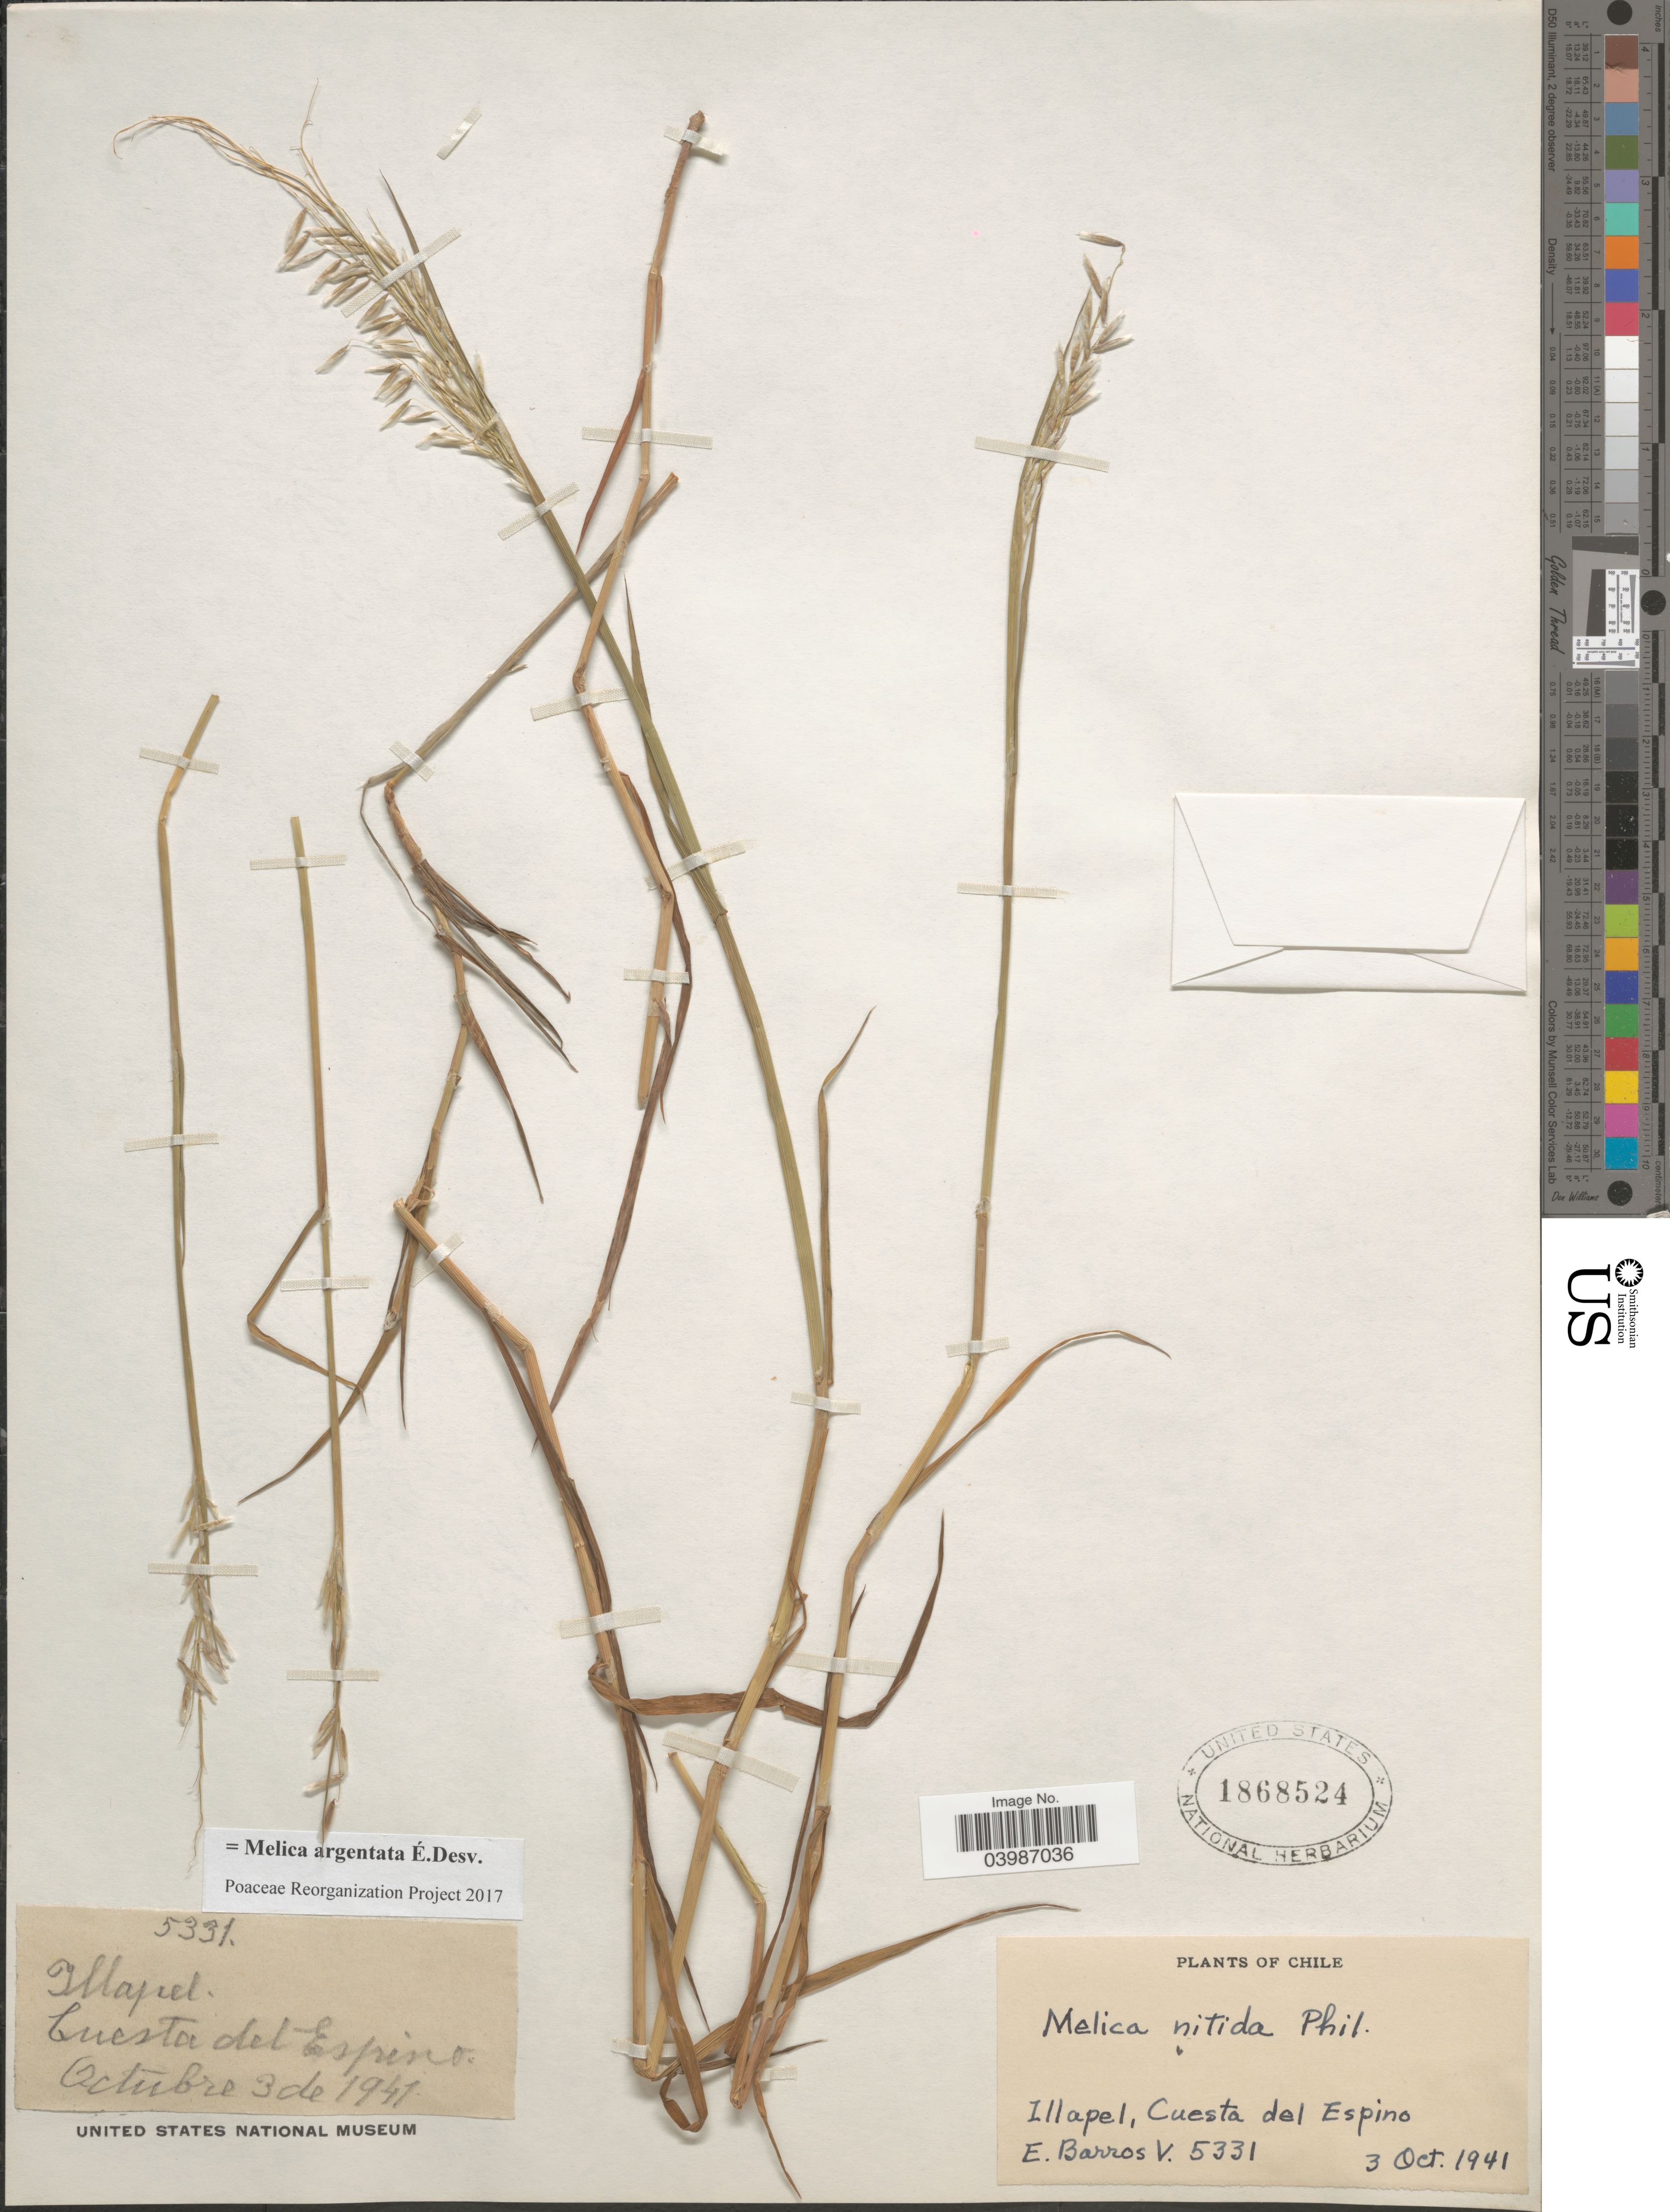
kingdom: Plantae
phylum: Tracheophyta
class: Liliopsida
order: Poales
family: Poaceae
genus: Melica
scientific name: Melica argentata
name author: É. Desv.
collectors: E. Barros V.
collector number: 5331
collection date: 1941-10-03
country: Chile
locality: Illapel, Cuesta del Espino.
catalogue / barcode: US 1868524